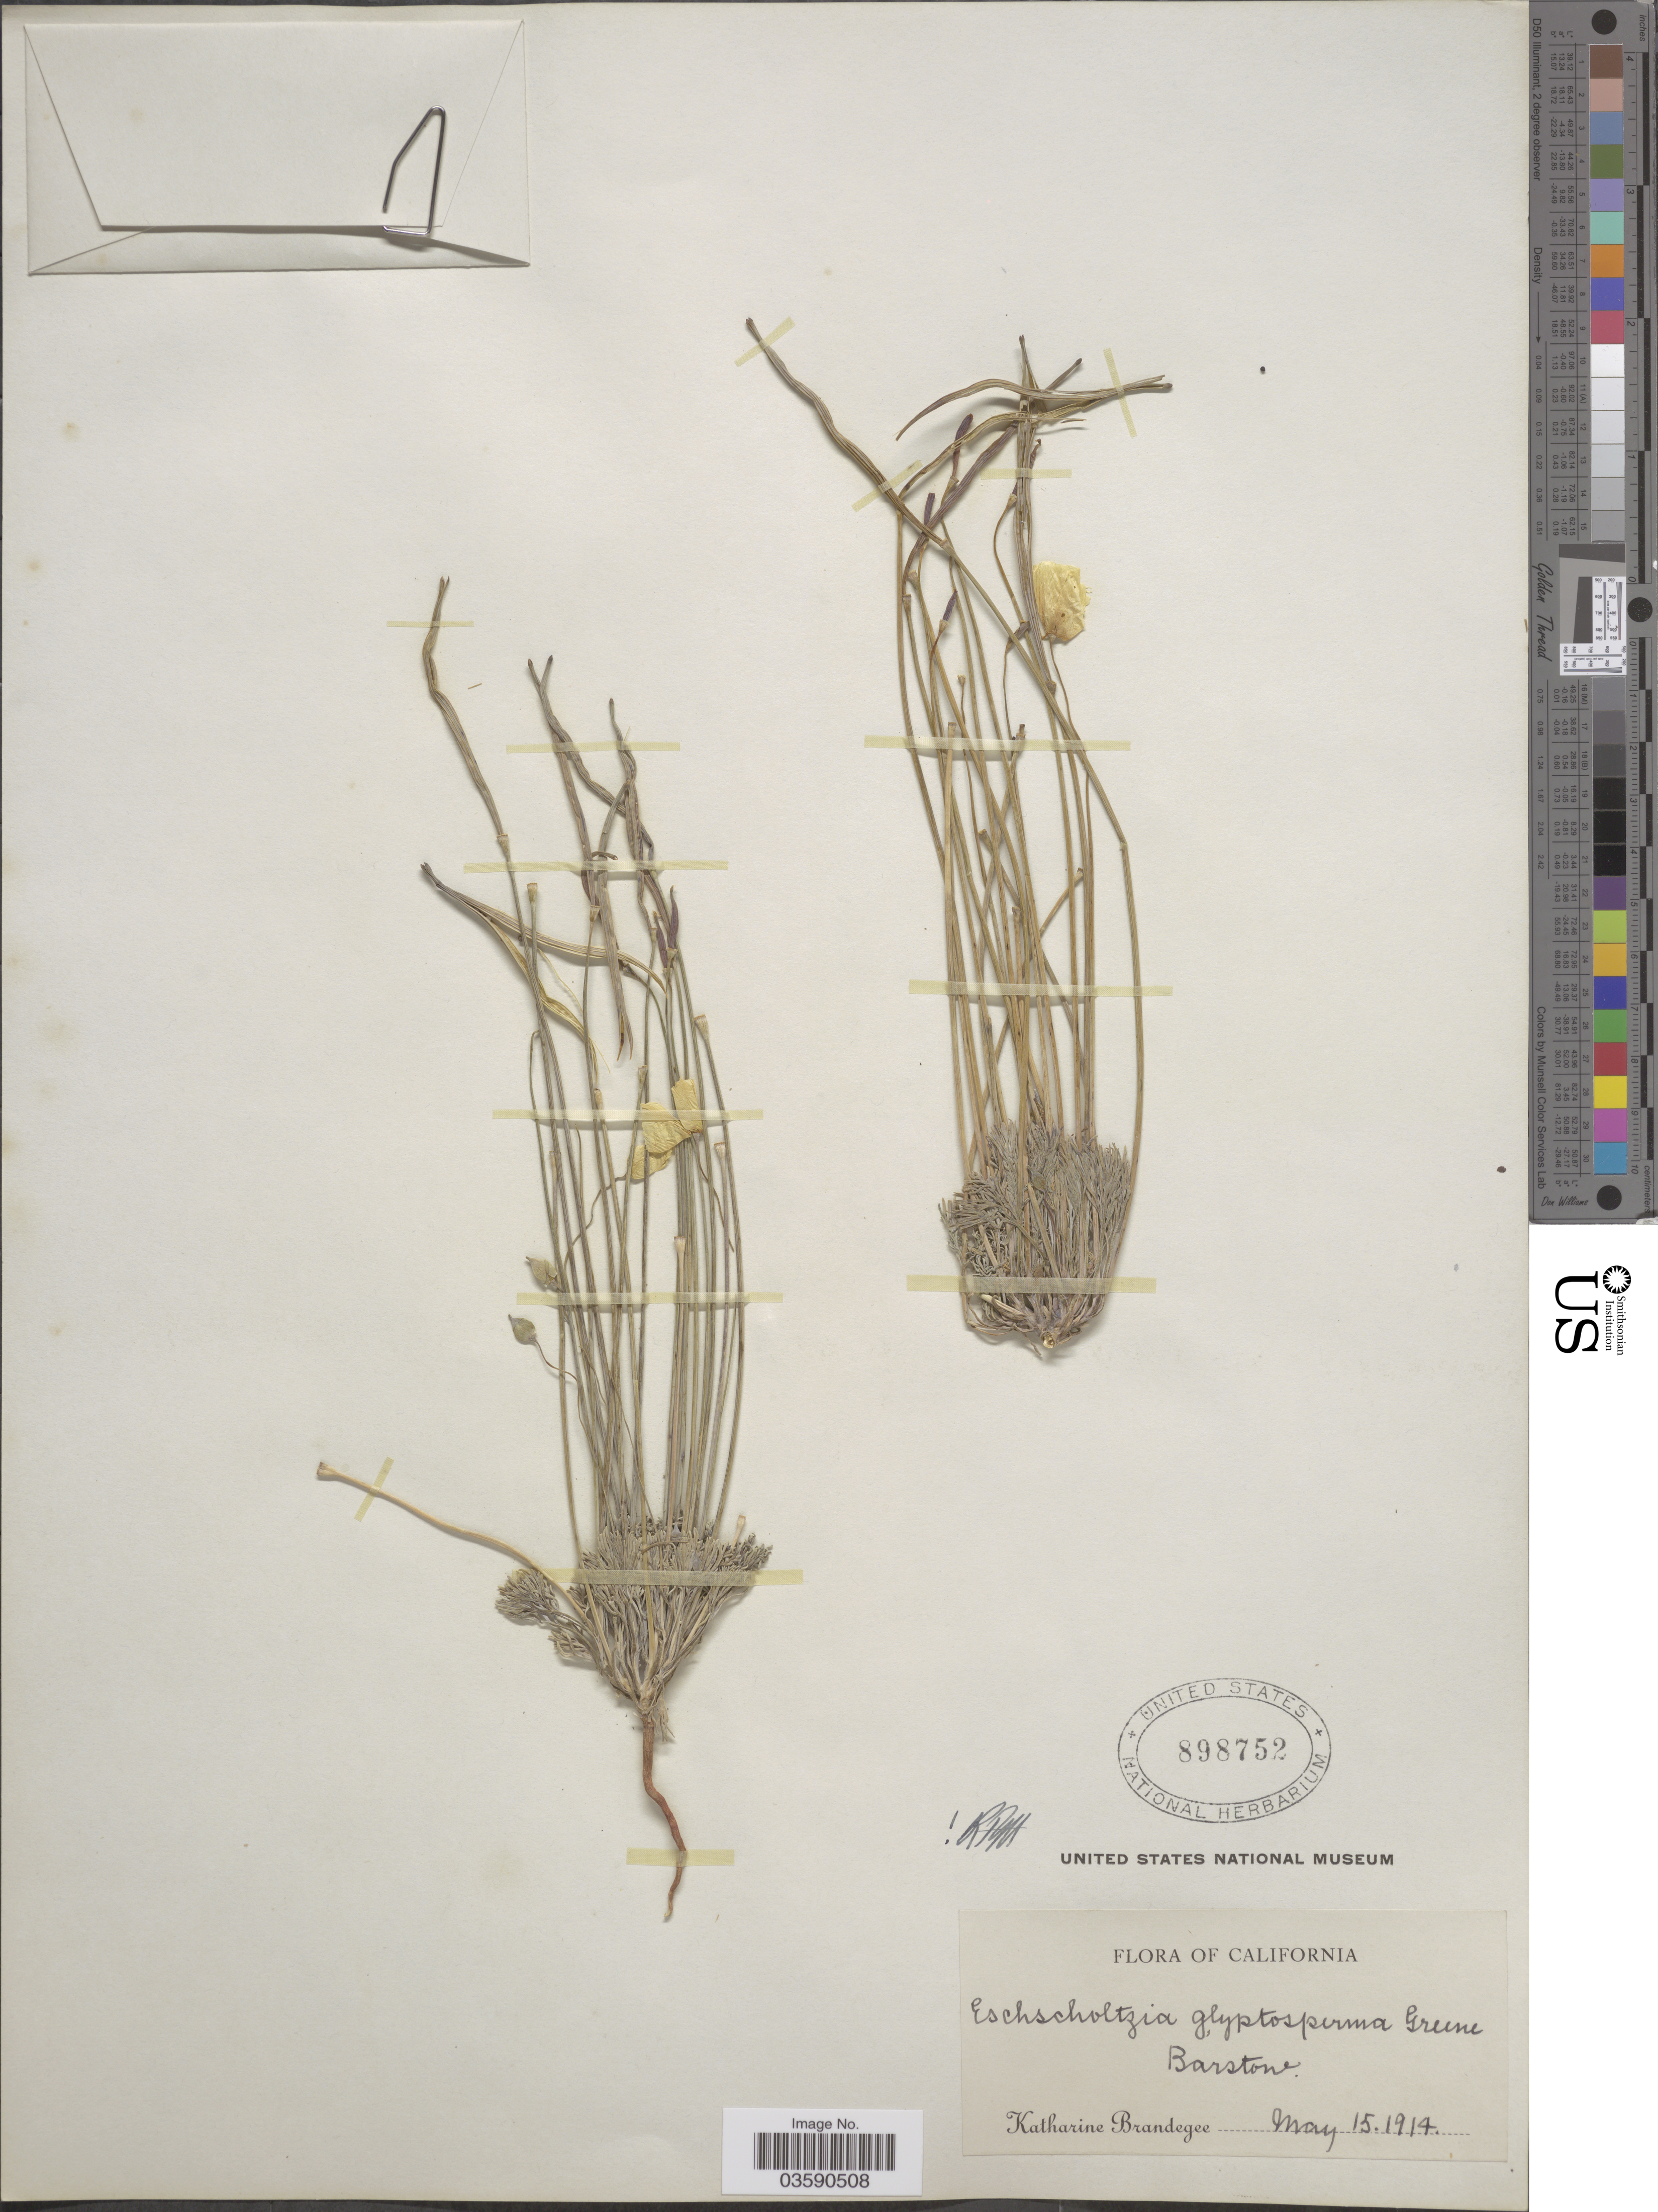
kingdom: Plantae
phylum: Tracheophyta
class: Magnoliopsida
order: Ranunculales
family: Papaveraceae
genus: Eschscholzia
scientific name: Eschscholzia glyptosperma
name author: Greene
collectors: M. K. Brandegee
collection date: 1914-05-15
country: United States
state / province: California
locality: Barstow.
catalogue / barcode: US 898752